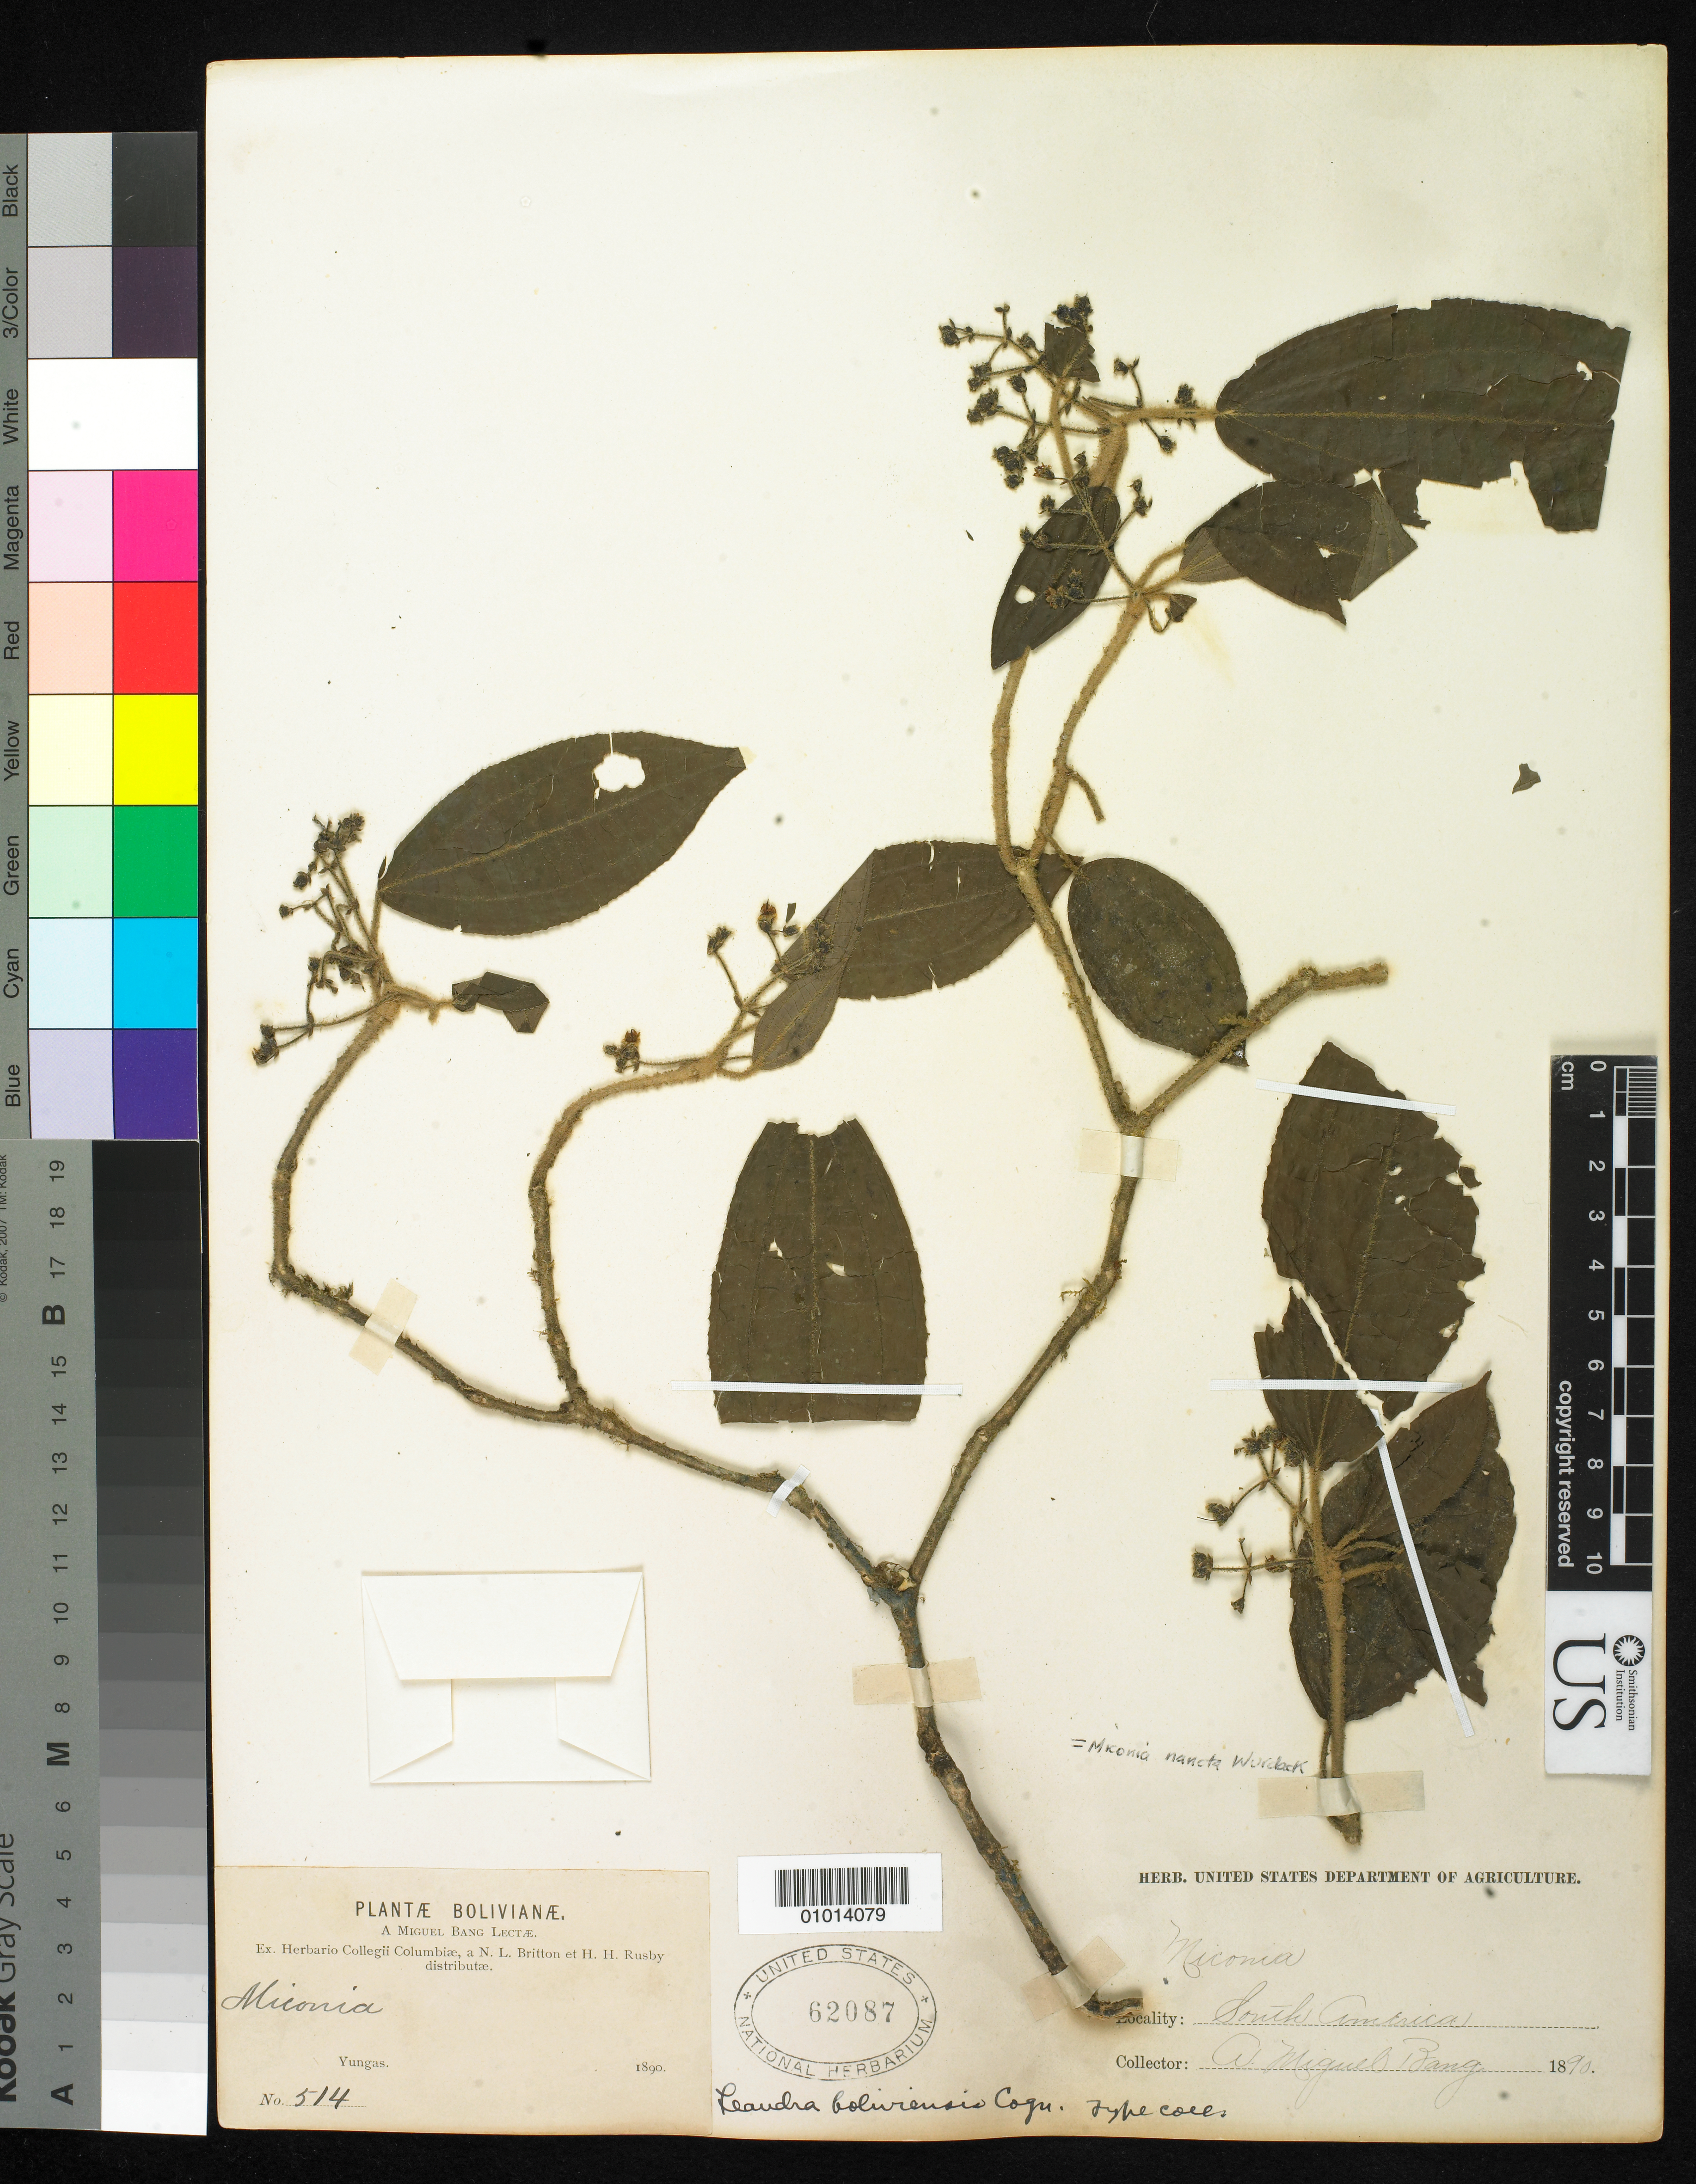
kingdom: Plantae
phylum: Tracheophyta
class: Magnoliopsida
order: Myrtales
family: Melastomataceae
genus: Leandra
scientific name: Leandra boliviensis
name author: Cogn.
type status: Isotype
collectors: M. Bang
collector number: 514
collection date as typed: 1890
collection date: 1890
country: Bolivia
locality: Yungas.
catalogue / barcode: US 62087